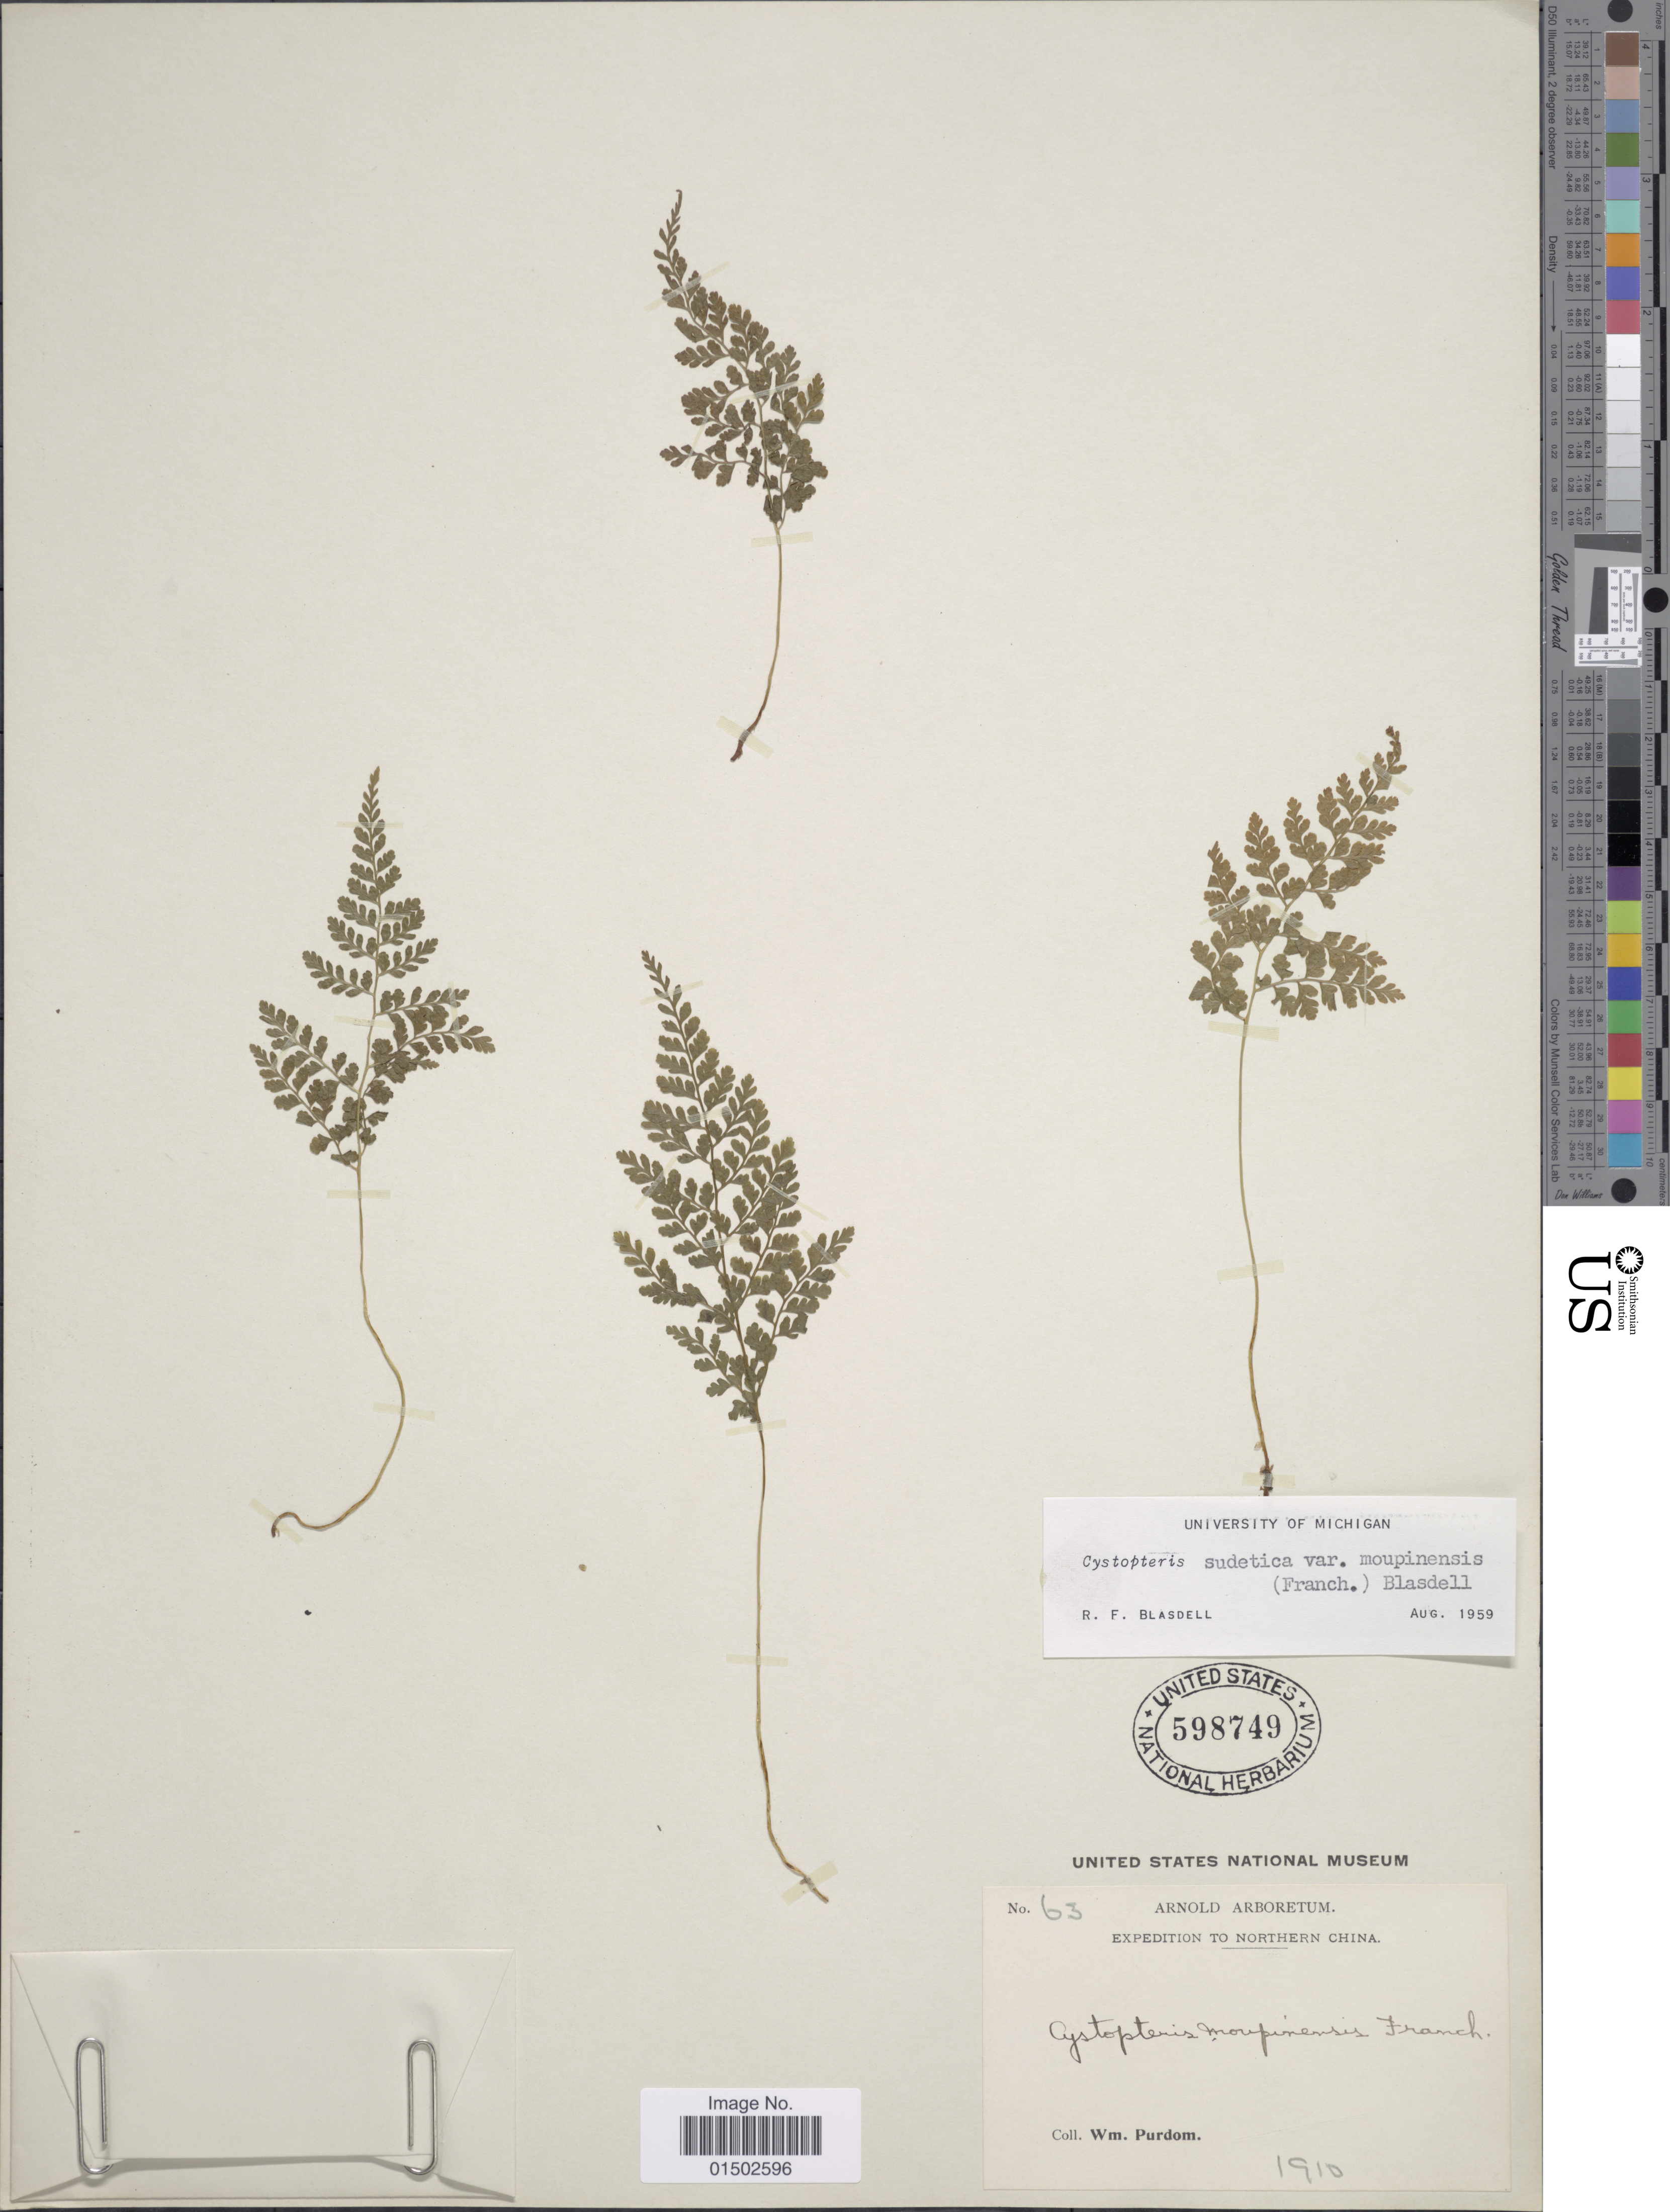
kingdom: Plantae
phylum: Tracheophyta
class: Polypodiopsida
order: Polypodiales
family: Cystopteridaceae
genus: Cystopteris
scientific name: Cystopteris sudetica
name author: A. Braun & Milde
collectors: W. Purdom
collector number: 63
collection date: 1910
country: China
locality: Northern China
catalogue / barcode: US 598749